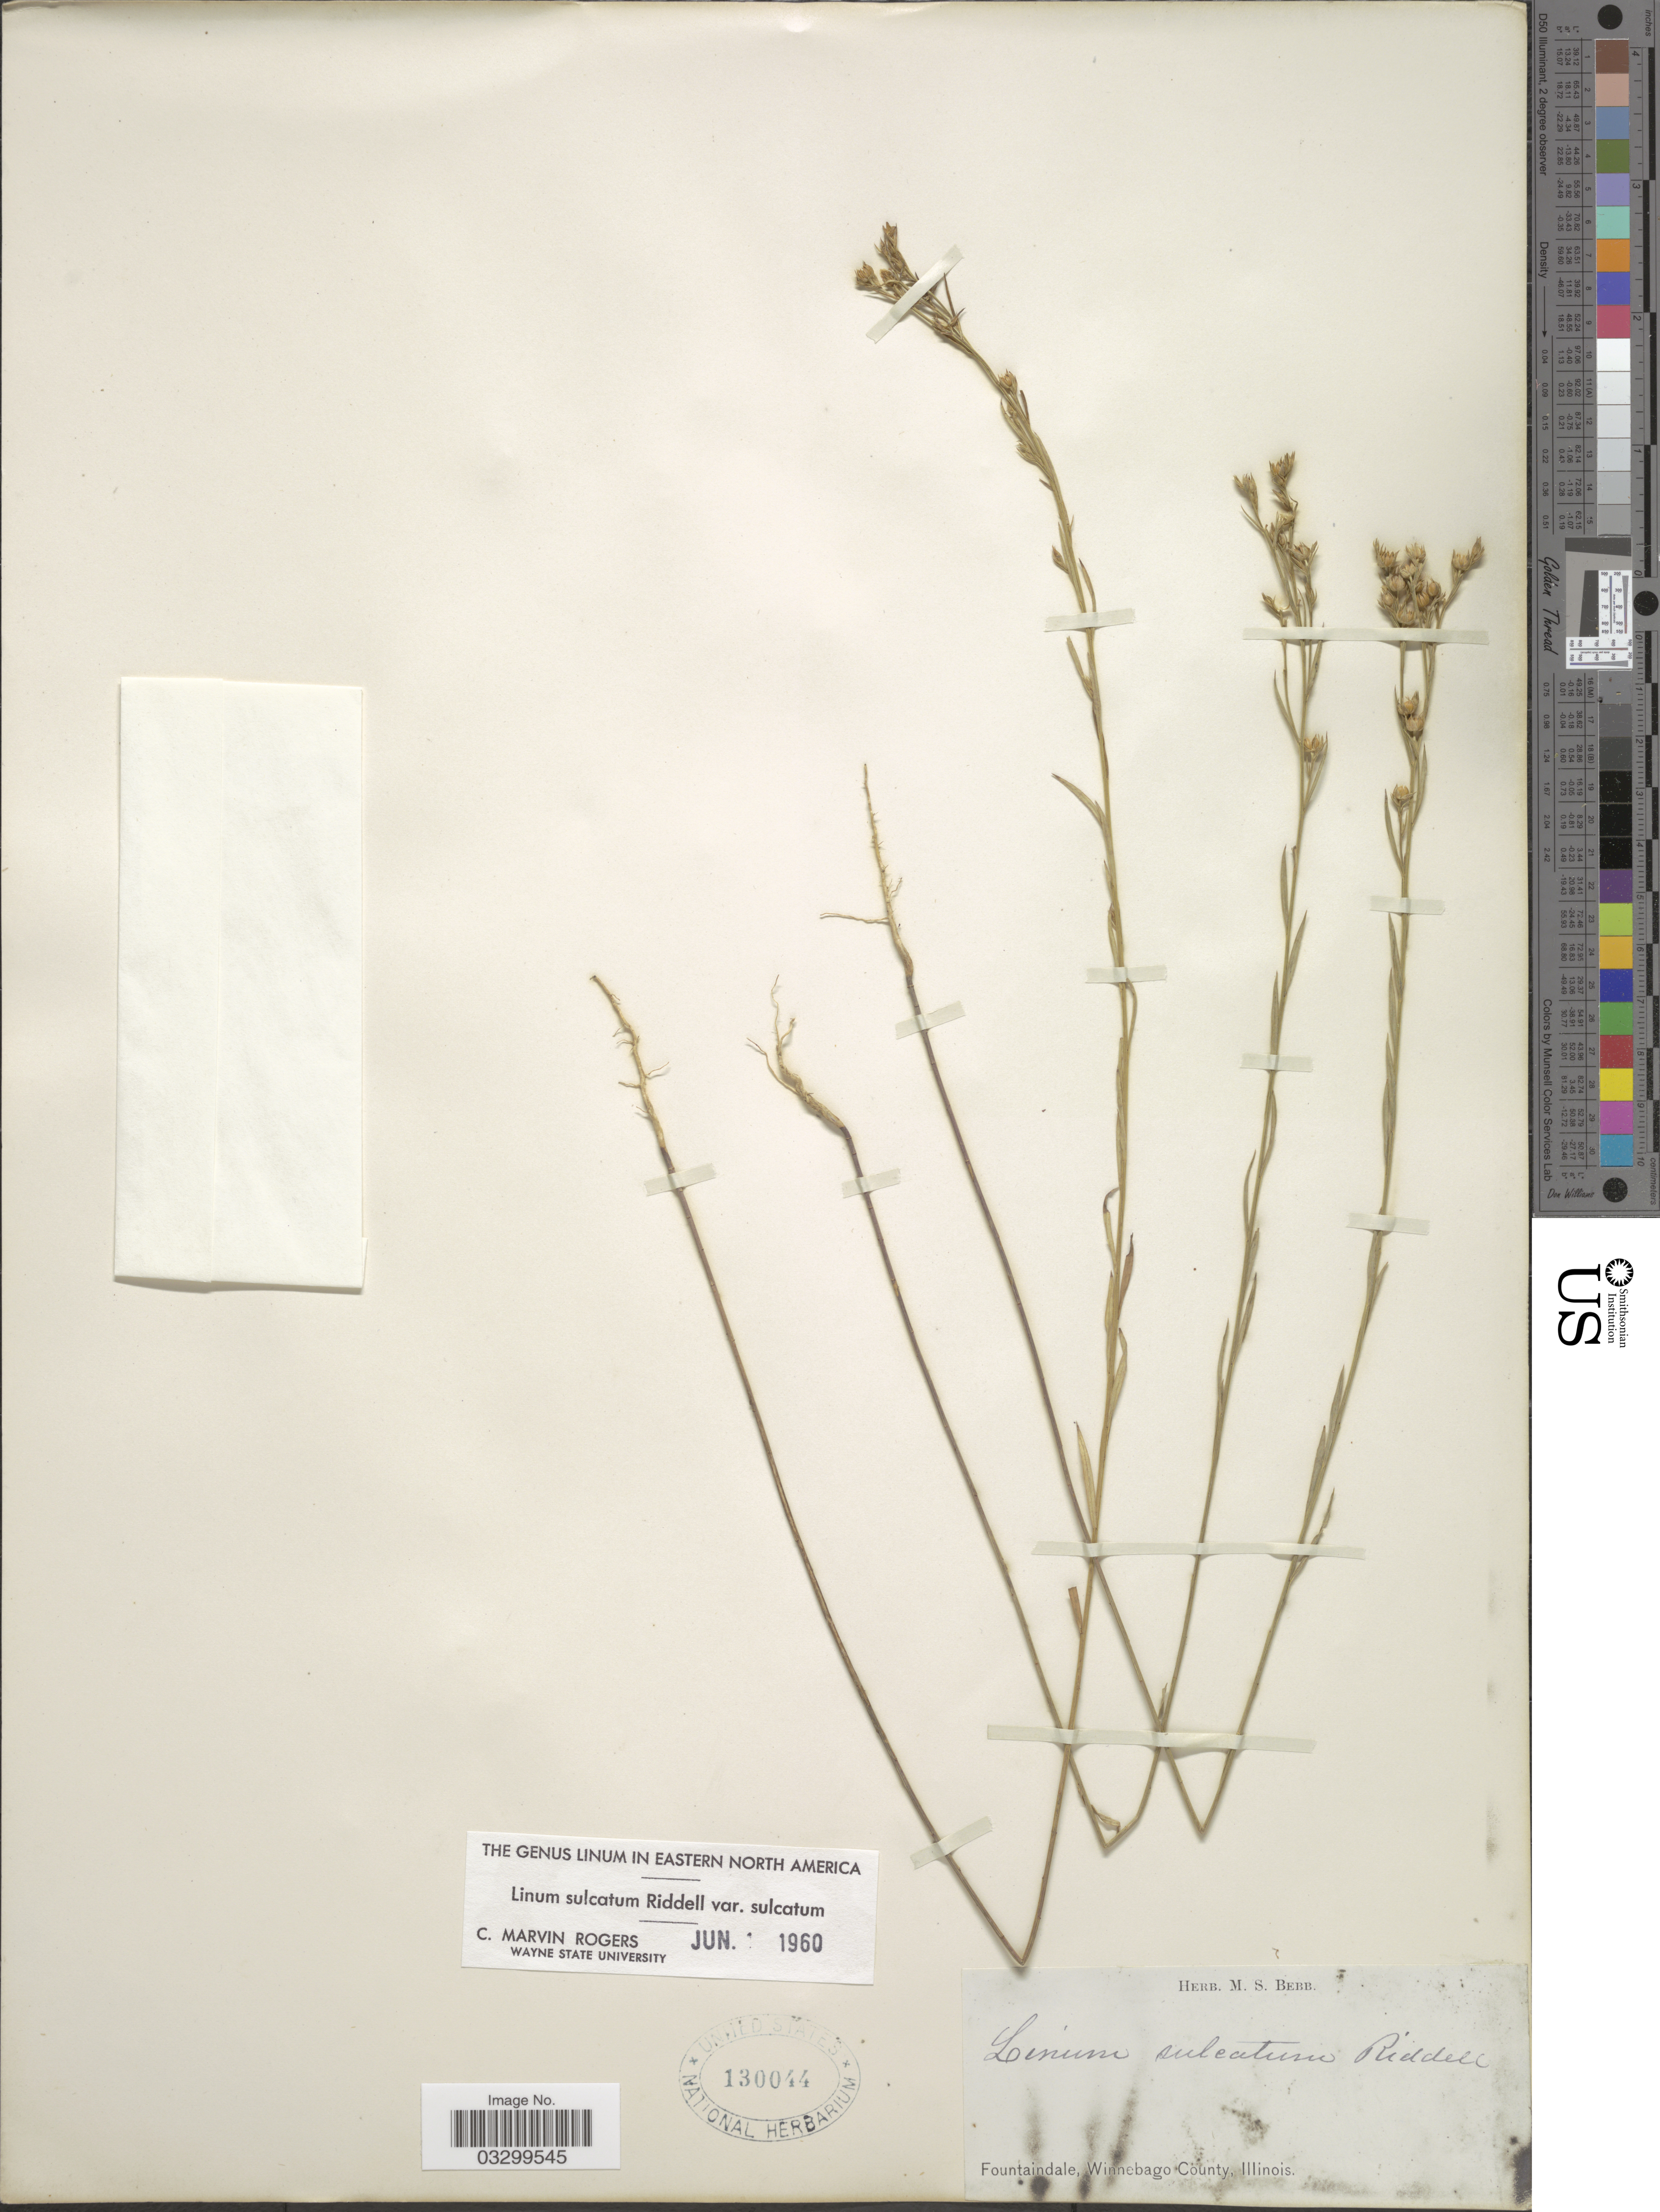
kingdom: Plantae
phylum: Tracheophyta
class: Magnoliopsida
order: Malpighiales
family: Linaceae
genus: Linum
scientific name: Linum sulcatum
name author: Riddell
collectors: ex Herb. M. S. Bebb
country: United States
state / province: Illinois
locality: Fountaindale, Winnebago County.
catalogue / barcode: US 130044